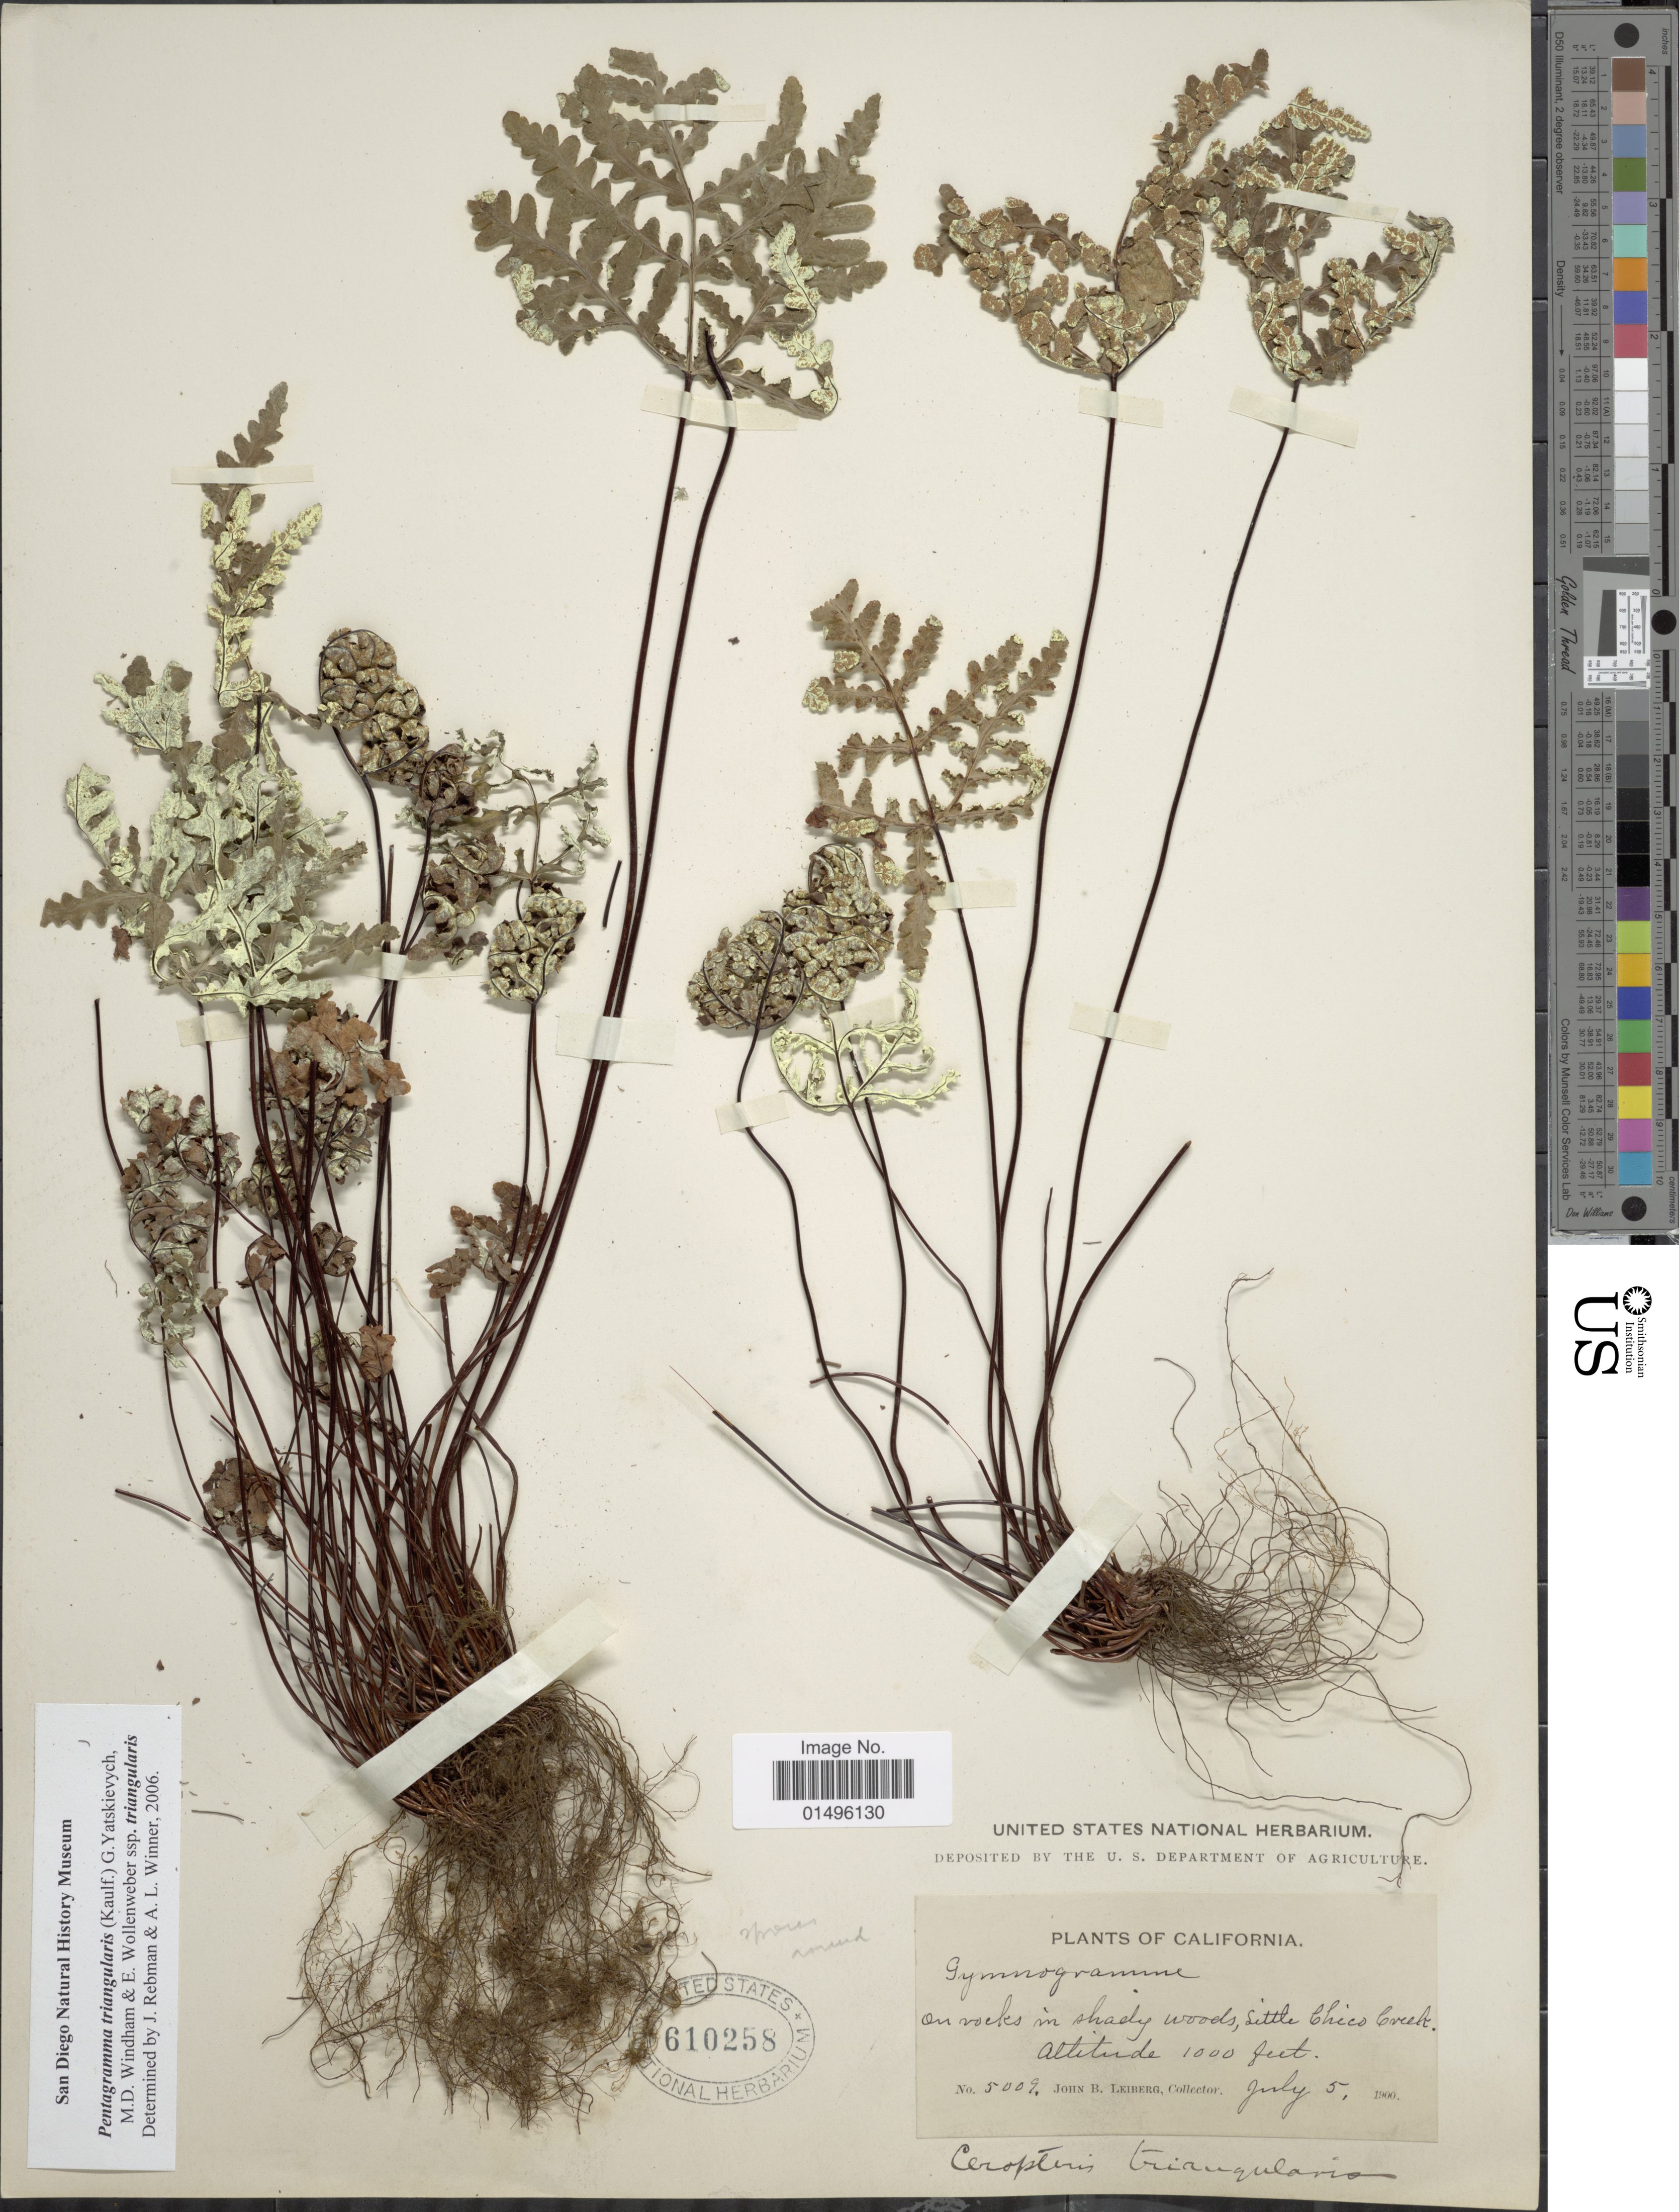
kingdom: Plantae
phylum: Tracheophyta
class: Polypodiopsida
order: Polypodiales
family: Pteridaceae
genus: Pentagramma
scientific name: Pentagramma triangularis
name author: (Kaulf.) Yatsk. et al.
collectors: J. B. Leiberg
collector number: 5009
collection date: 1900-07-05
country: United States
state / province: California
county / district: Butte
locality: California, Little Chico Creek.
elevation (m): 305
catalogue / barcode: US 610258